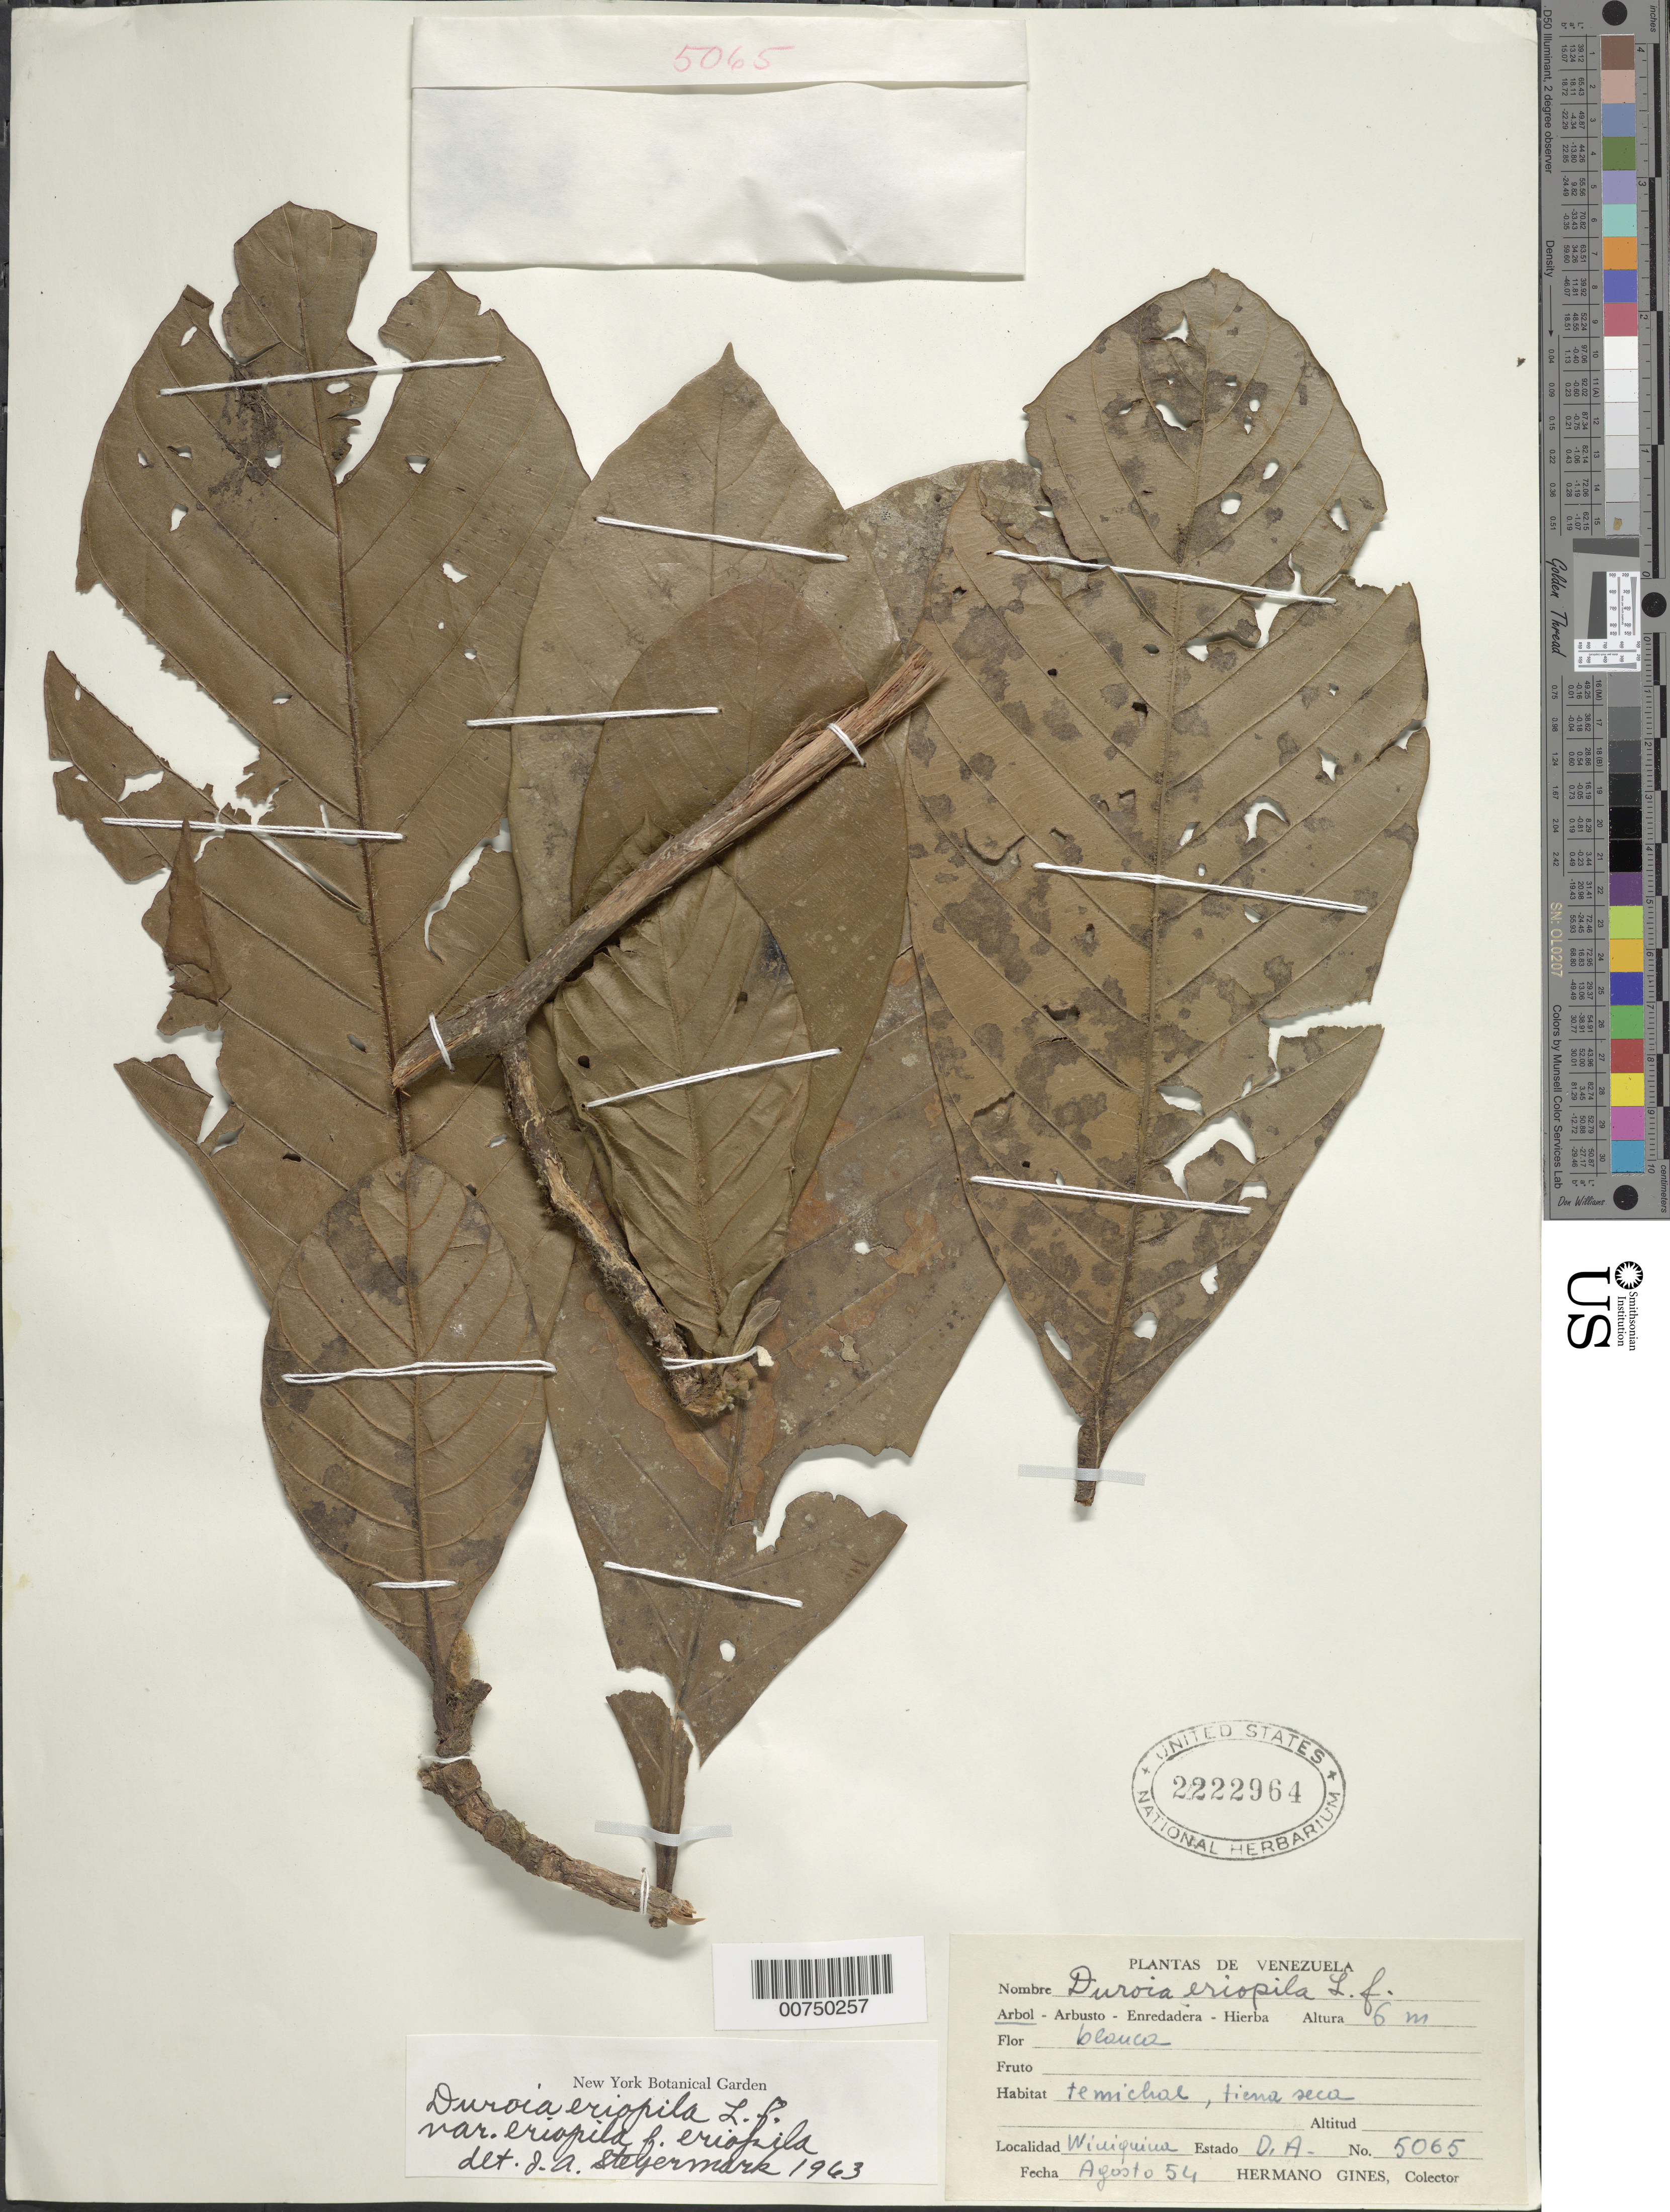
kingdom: Plantae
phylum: Tracheophyta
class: Magnoliopsida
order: Gentianales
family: Rubiaceae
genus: Duroia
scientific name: Duroia eriopila var. eriopila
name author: L. f.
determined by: Steyermark, Julian A., (VEN)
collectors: H. Gines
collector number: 5065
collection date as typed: Aug-54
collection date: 1954-08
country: Venezuela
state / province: Delta Amacuro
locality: C. Wiuiquina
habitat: Tierra seco, temichol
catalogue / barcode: US 2222964